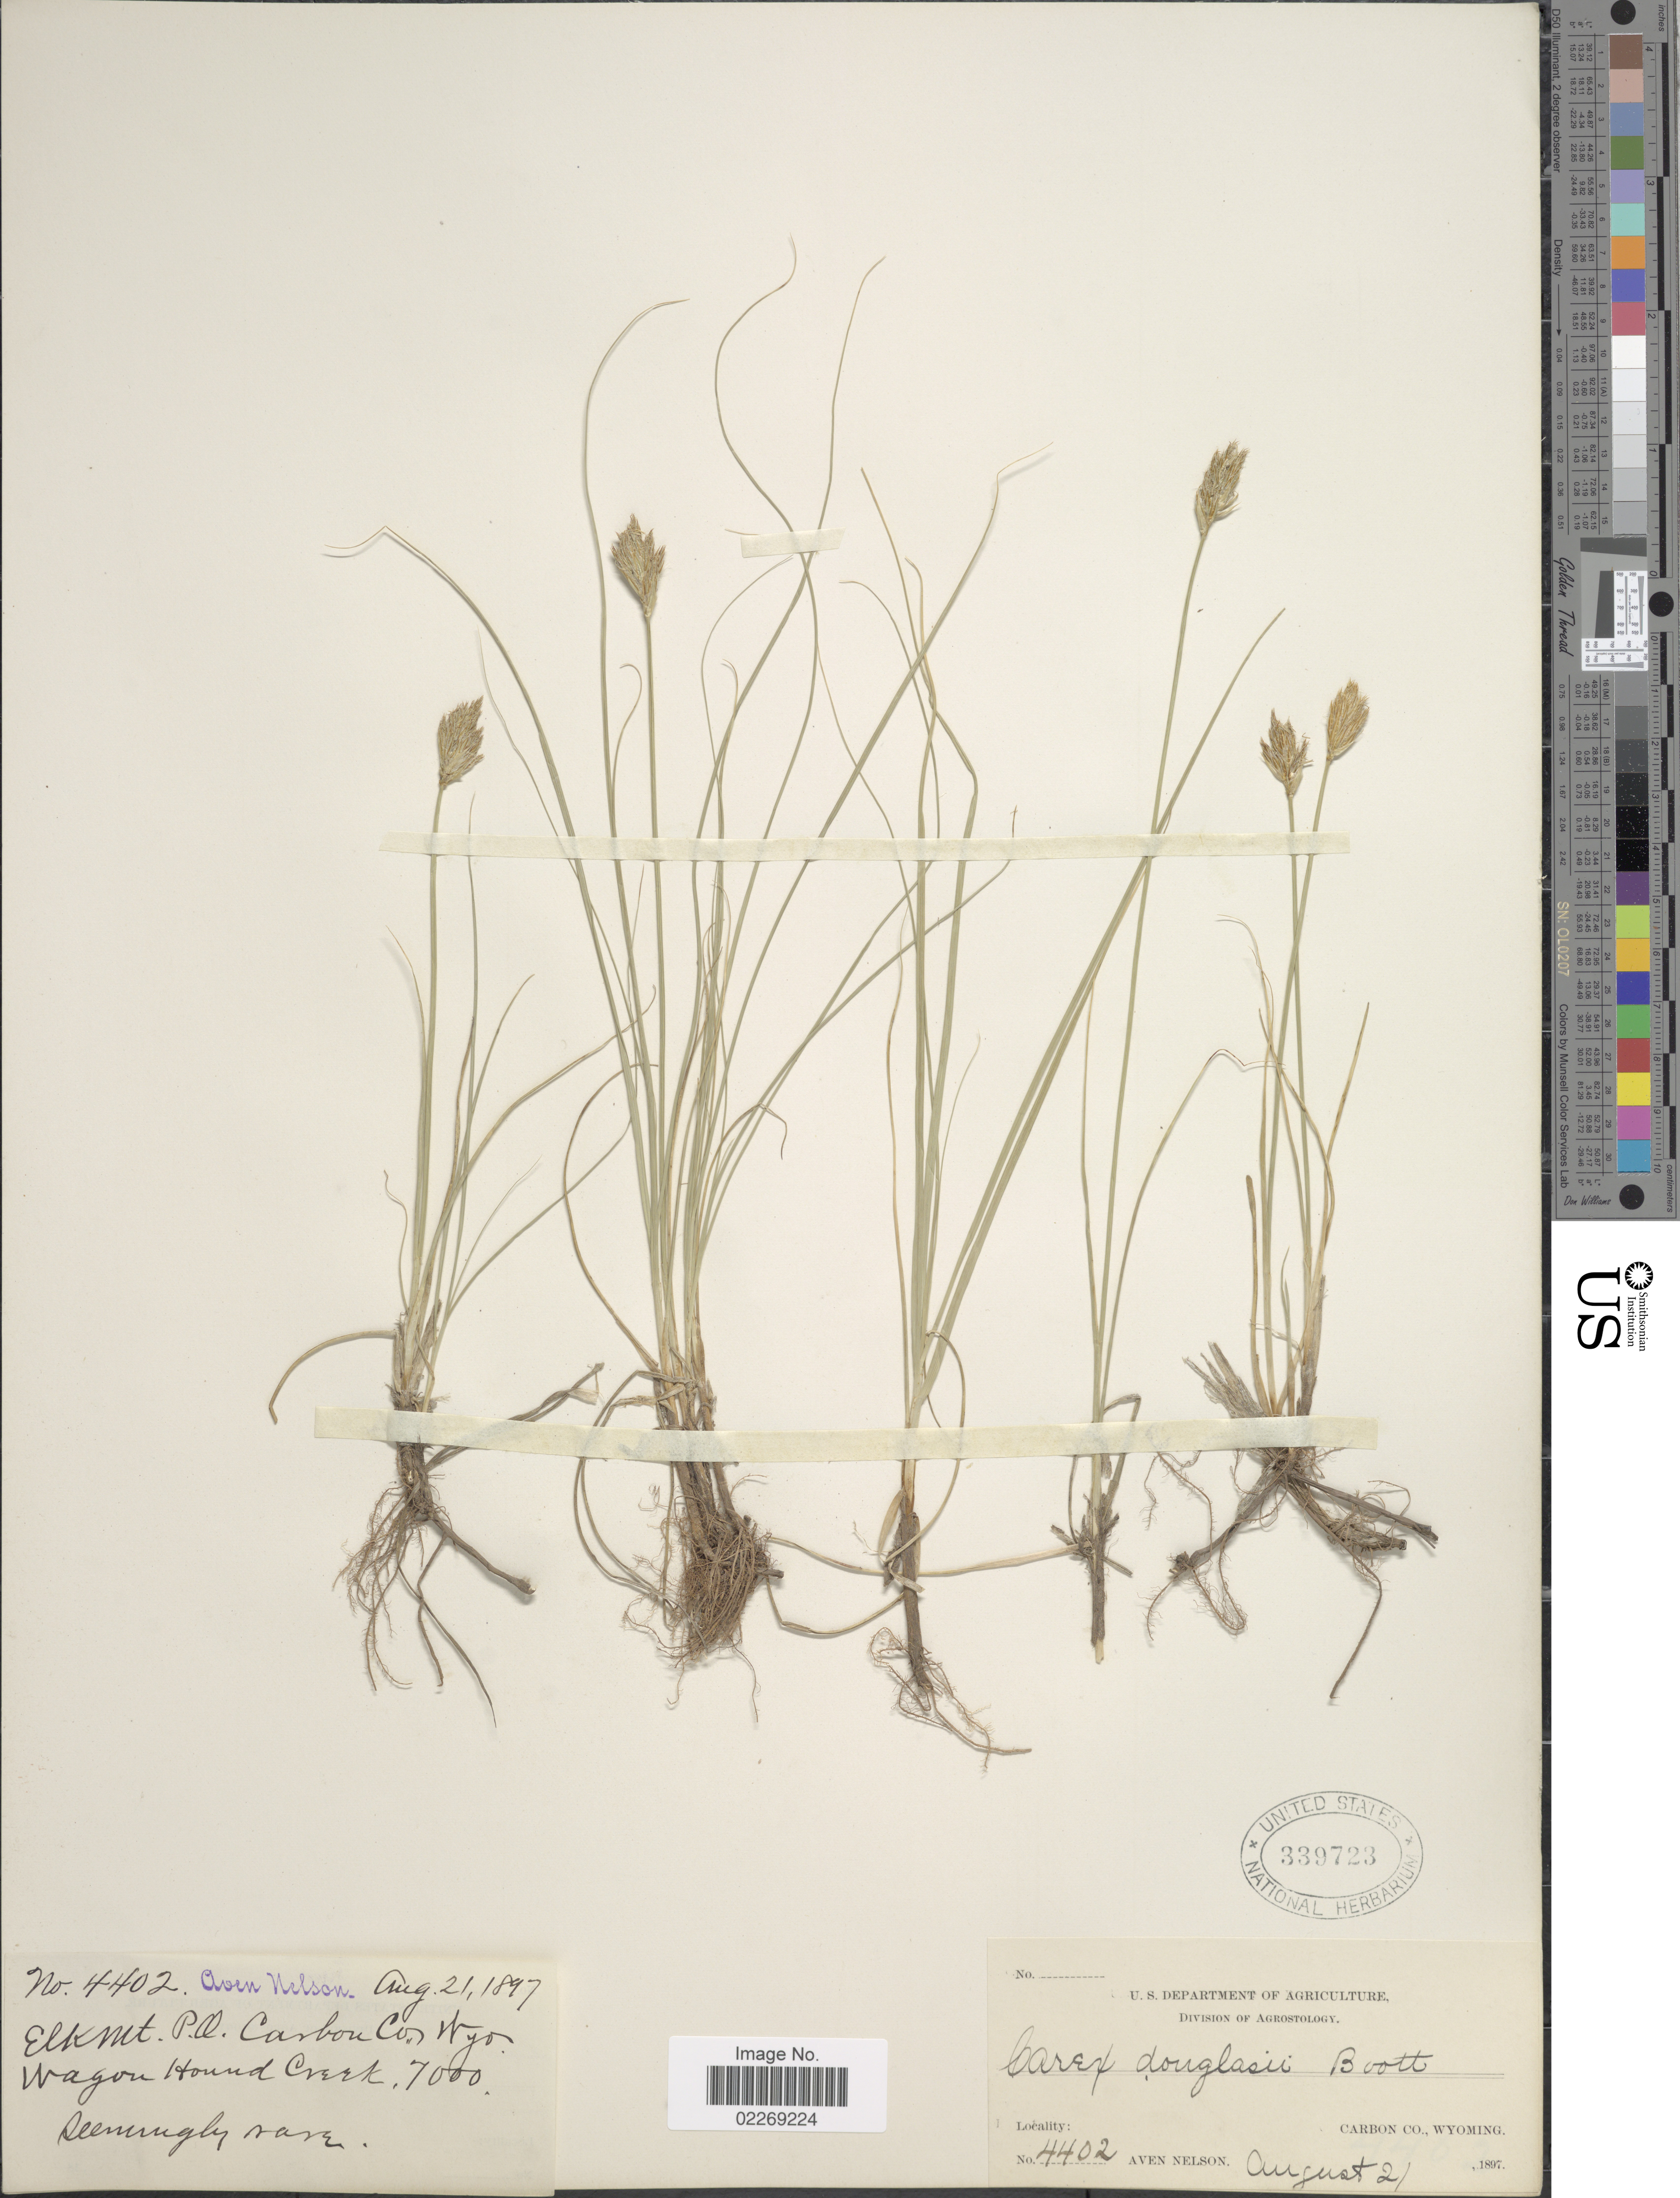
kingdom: Plantae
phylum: Tracheophyta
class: Liliopsida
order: Poales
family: Cyperaceae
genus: Carex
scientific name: Carex douglasii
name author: Boott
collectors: A. Nelson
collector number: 4402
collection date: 1897-08-21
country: United States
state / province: Wyoming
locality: Elk Mt. P.Q. Wagon Hound Creek. Carbon Co.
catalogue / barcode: US 339723